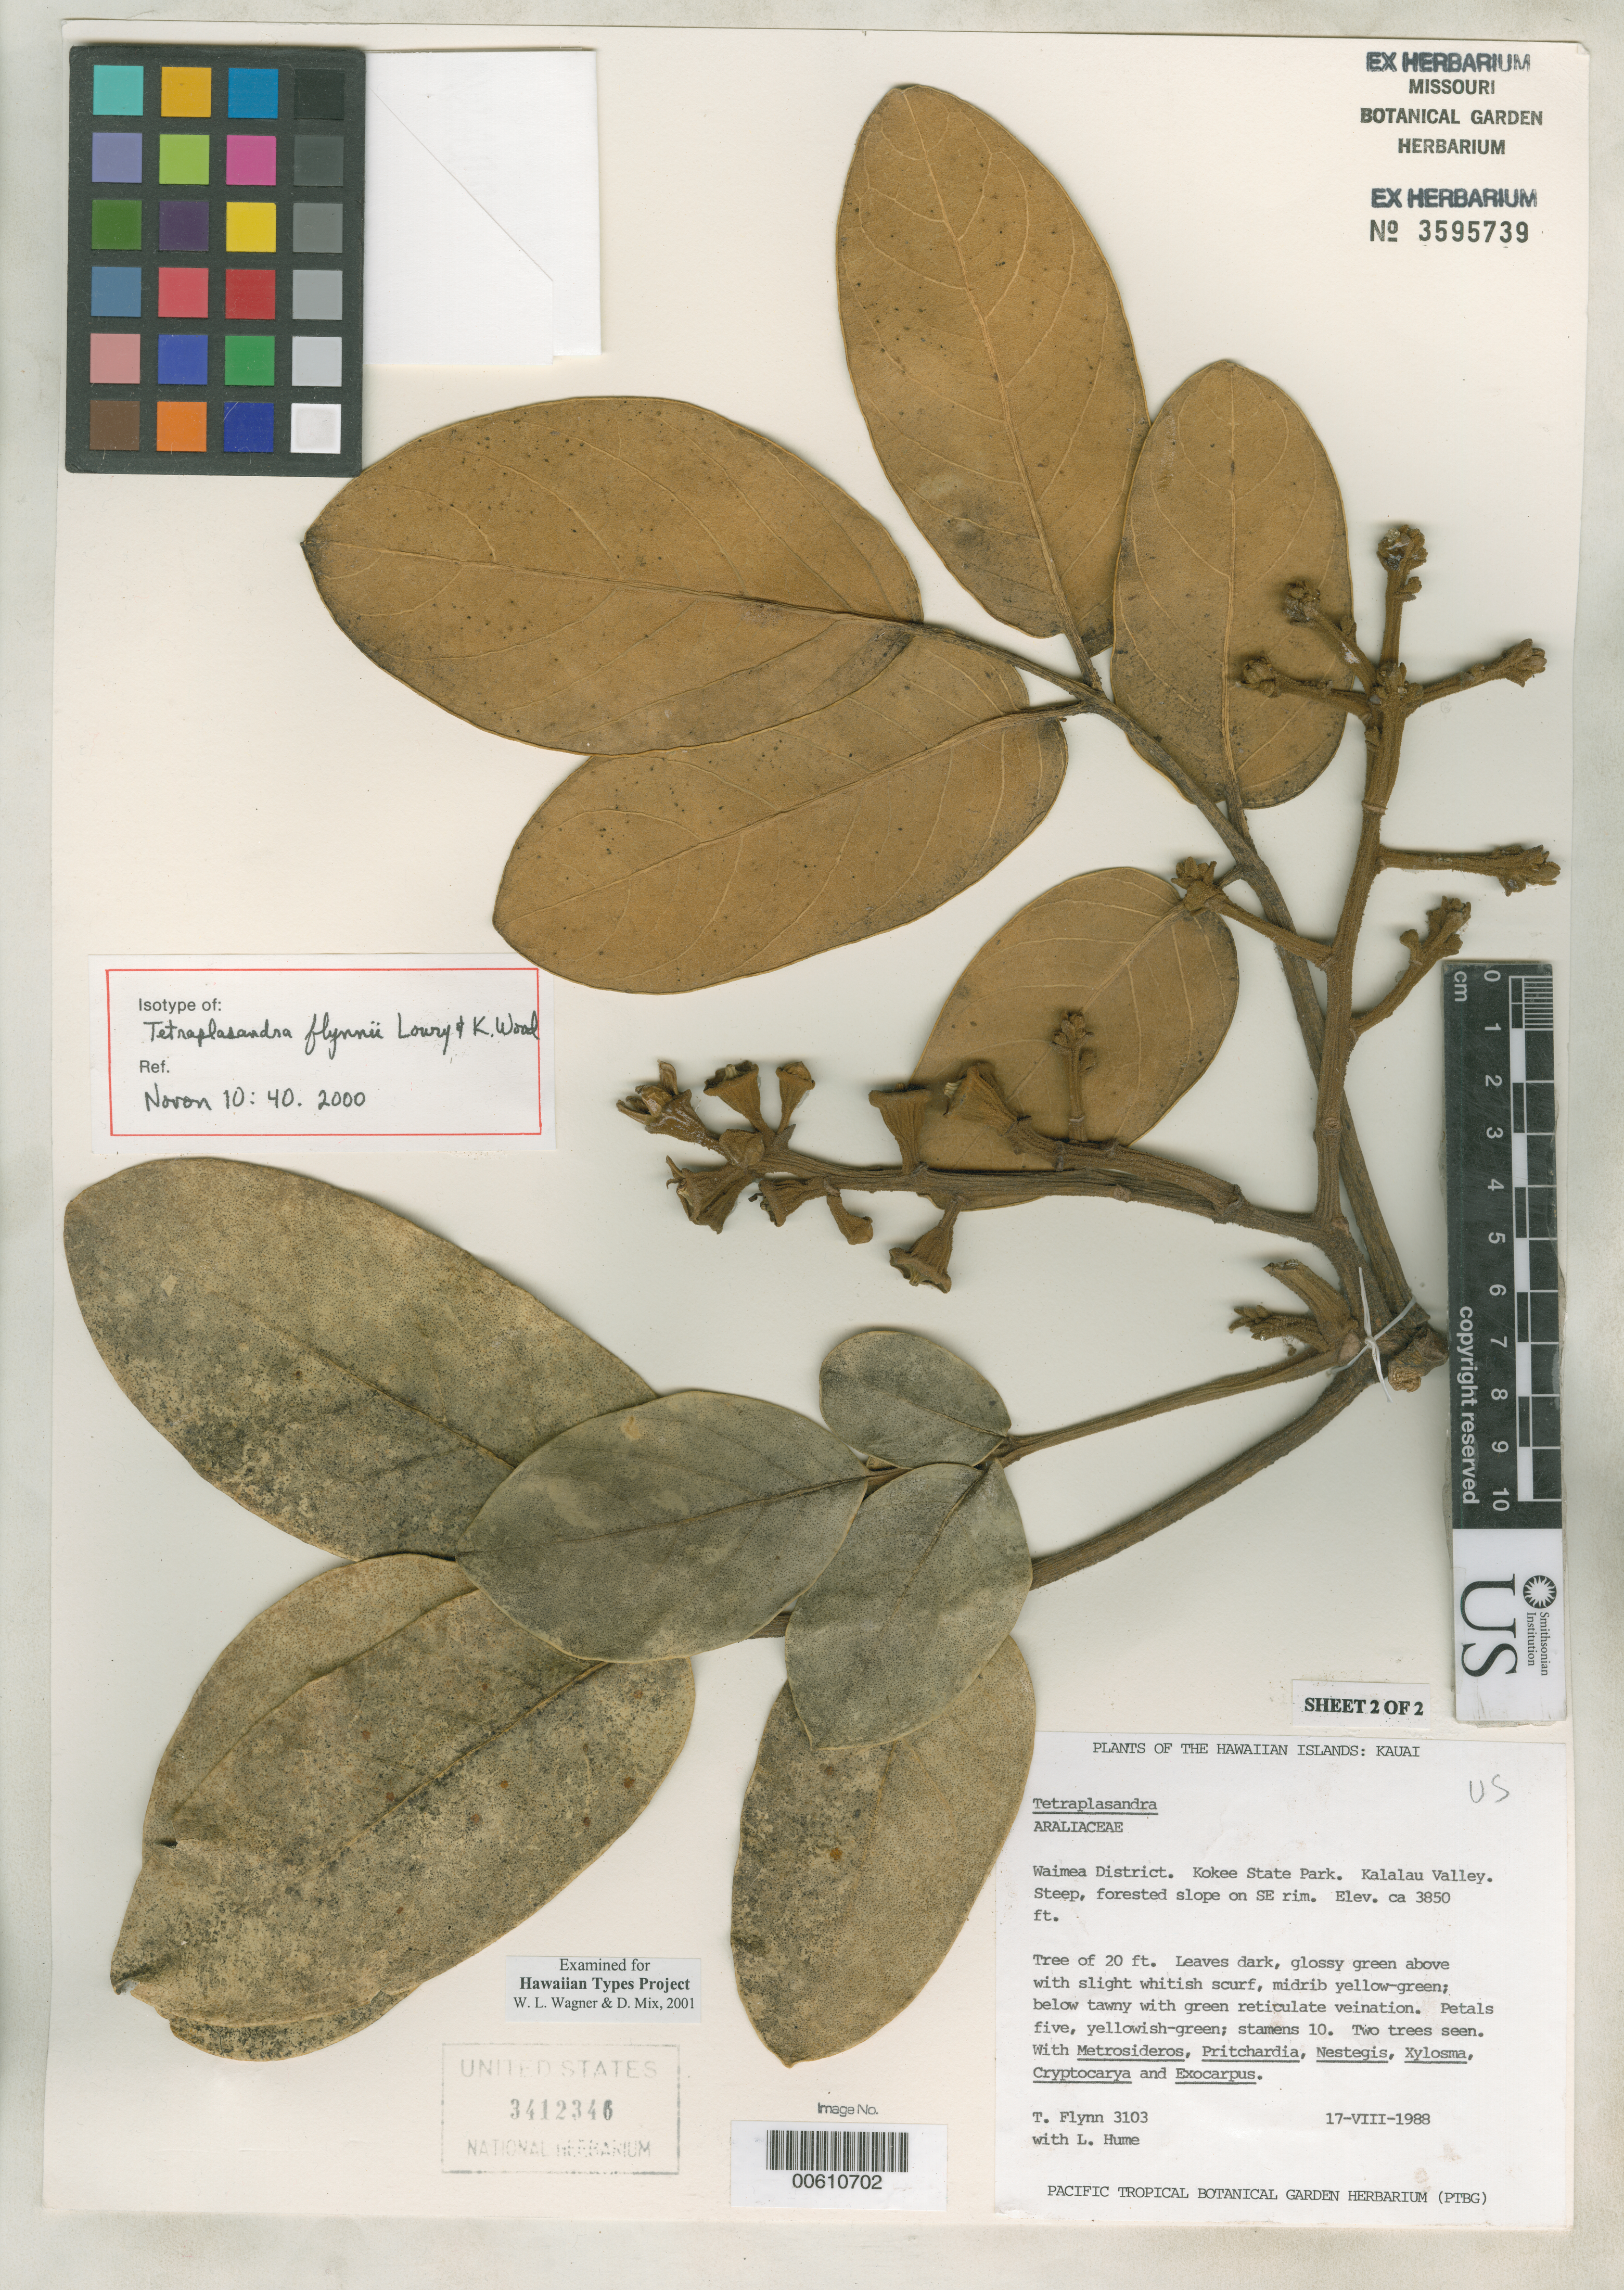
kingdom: Plantae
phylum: Tracheophyta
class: Magnoliopsida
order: Apiales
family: Araliaceae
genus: Tetraplasandra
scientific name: Tetraplasandra flynnii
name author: Lowry & K.R. Wood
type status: Isotype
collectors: T. W. Flynn & L. Hume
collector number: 3103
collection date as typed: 17 Aug 1988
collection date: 1988-08-17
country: United States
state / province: Hawaii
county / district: Kauai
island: Kaua'i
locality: Waimea Dist. Kokee State Park. Kalalau Valley.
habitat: Steep forested slope on SE rim.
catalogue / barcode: US 3412346